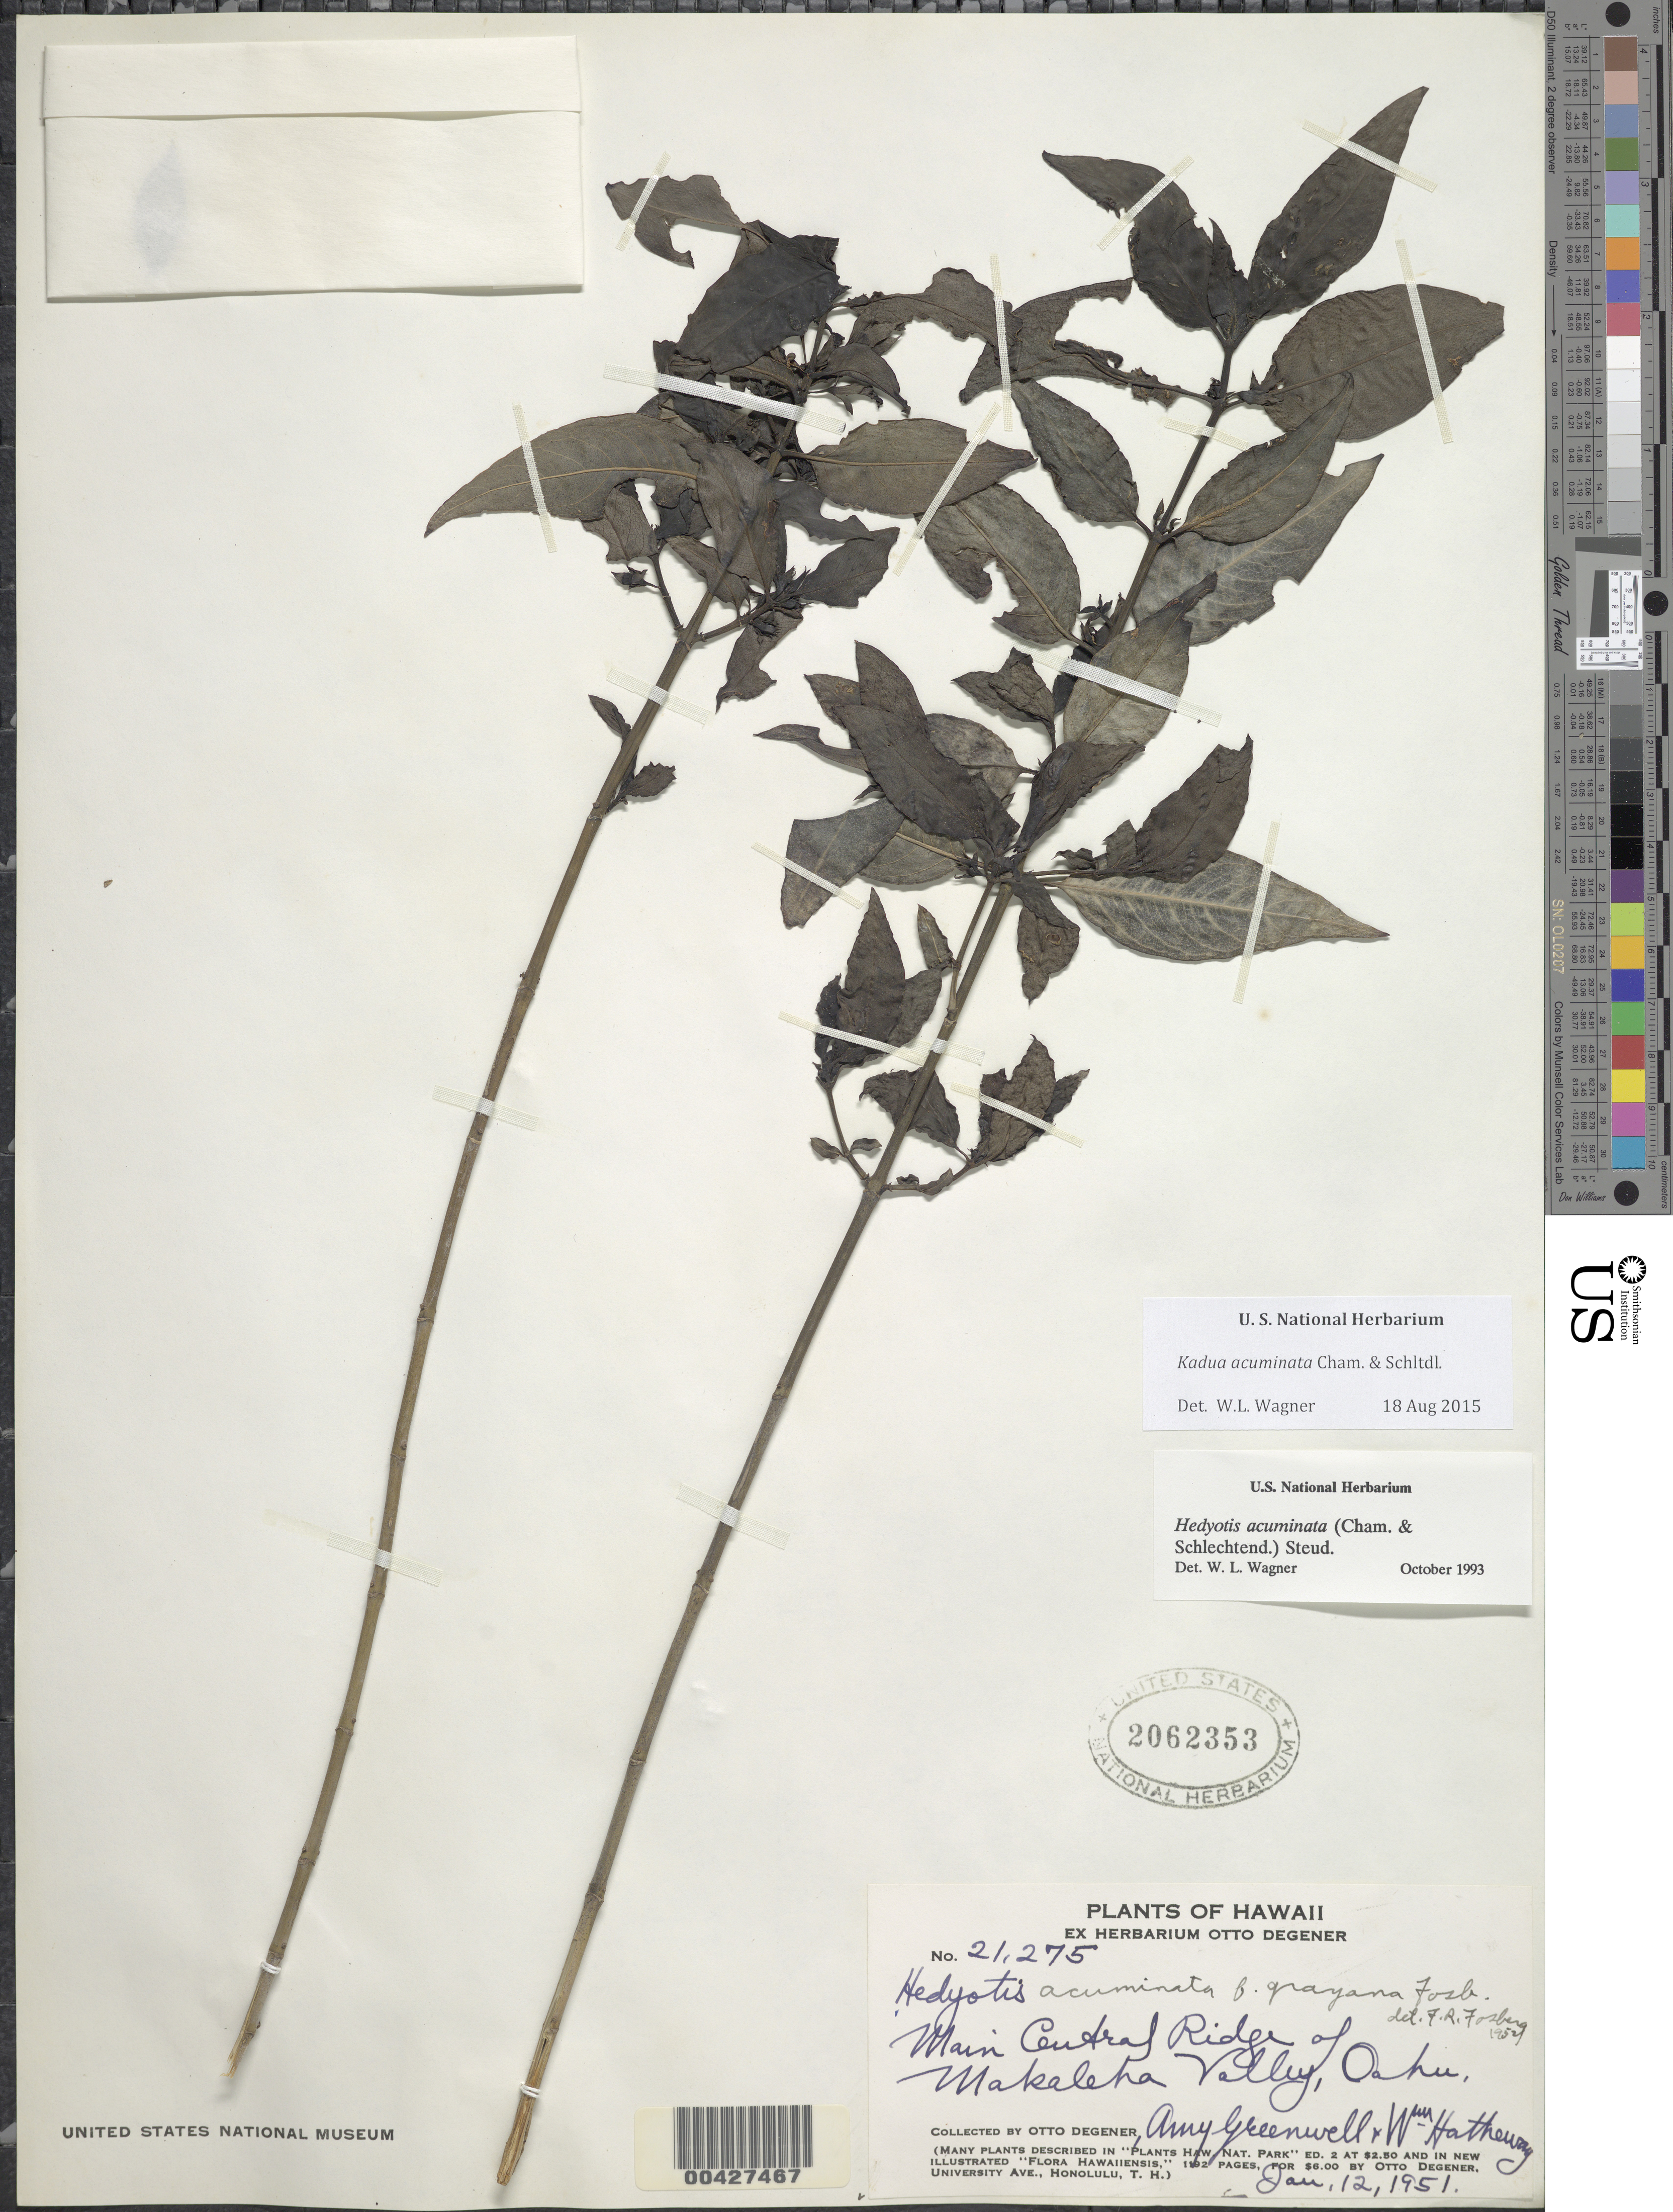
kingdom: Plantae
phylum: Tracheophyta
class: Magnoliopsida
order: Gentianales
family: Rubiaceae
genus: Kadua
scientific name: Kadua acuminata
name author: Cham. & Schltdl.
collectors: O. Degener, A. B. Greenwell & W. Hatheway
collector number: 21275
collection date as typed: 12 Jan 1951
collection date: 1951-01-12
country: United States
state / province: Hawaii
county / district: Honolulu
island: Oahu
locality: Main central ridge of Makaleha Valley.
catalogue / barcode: US 2062353